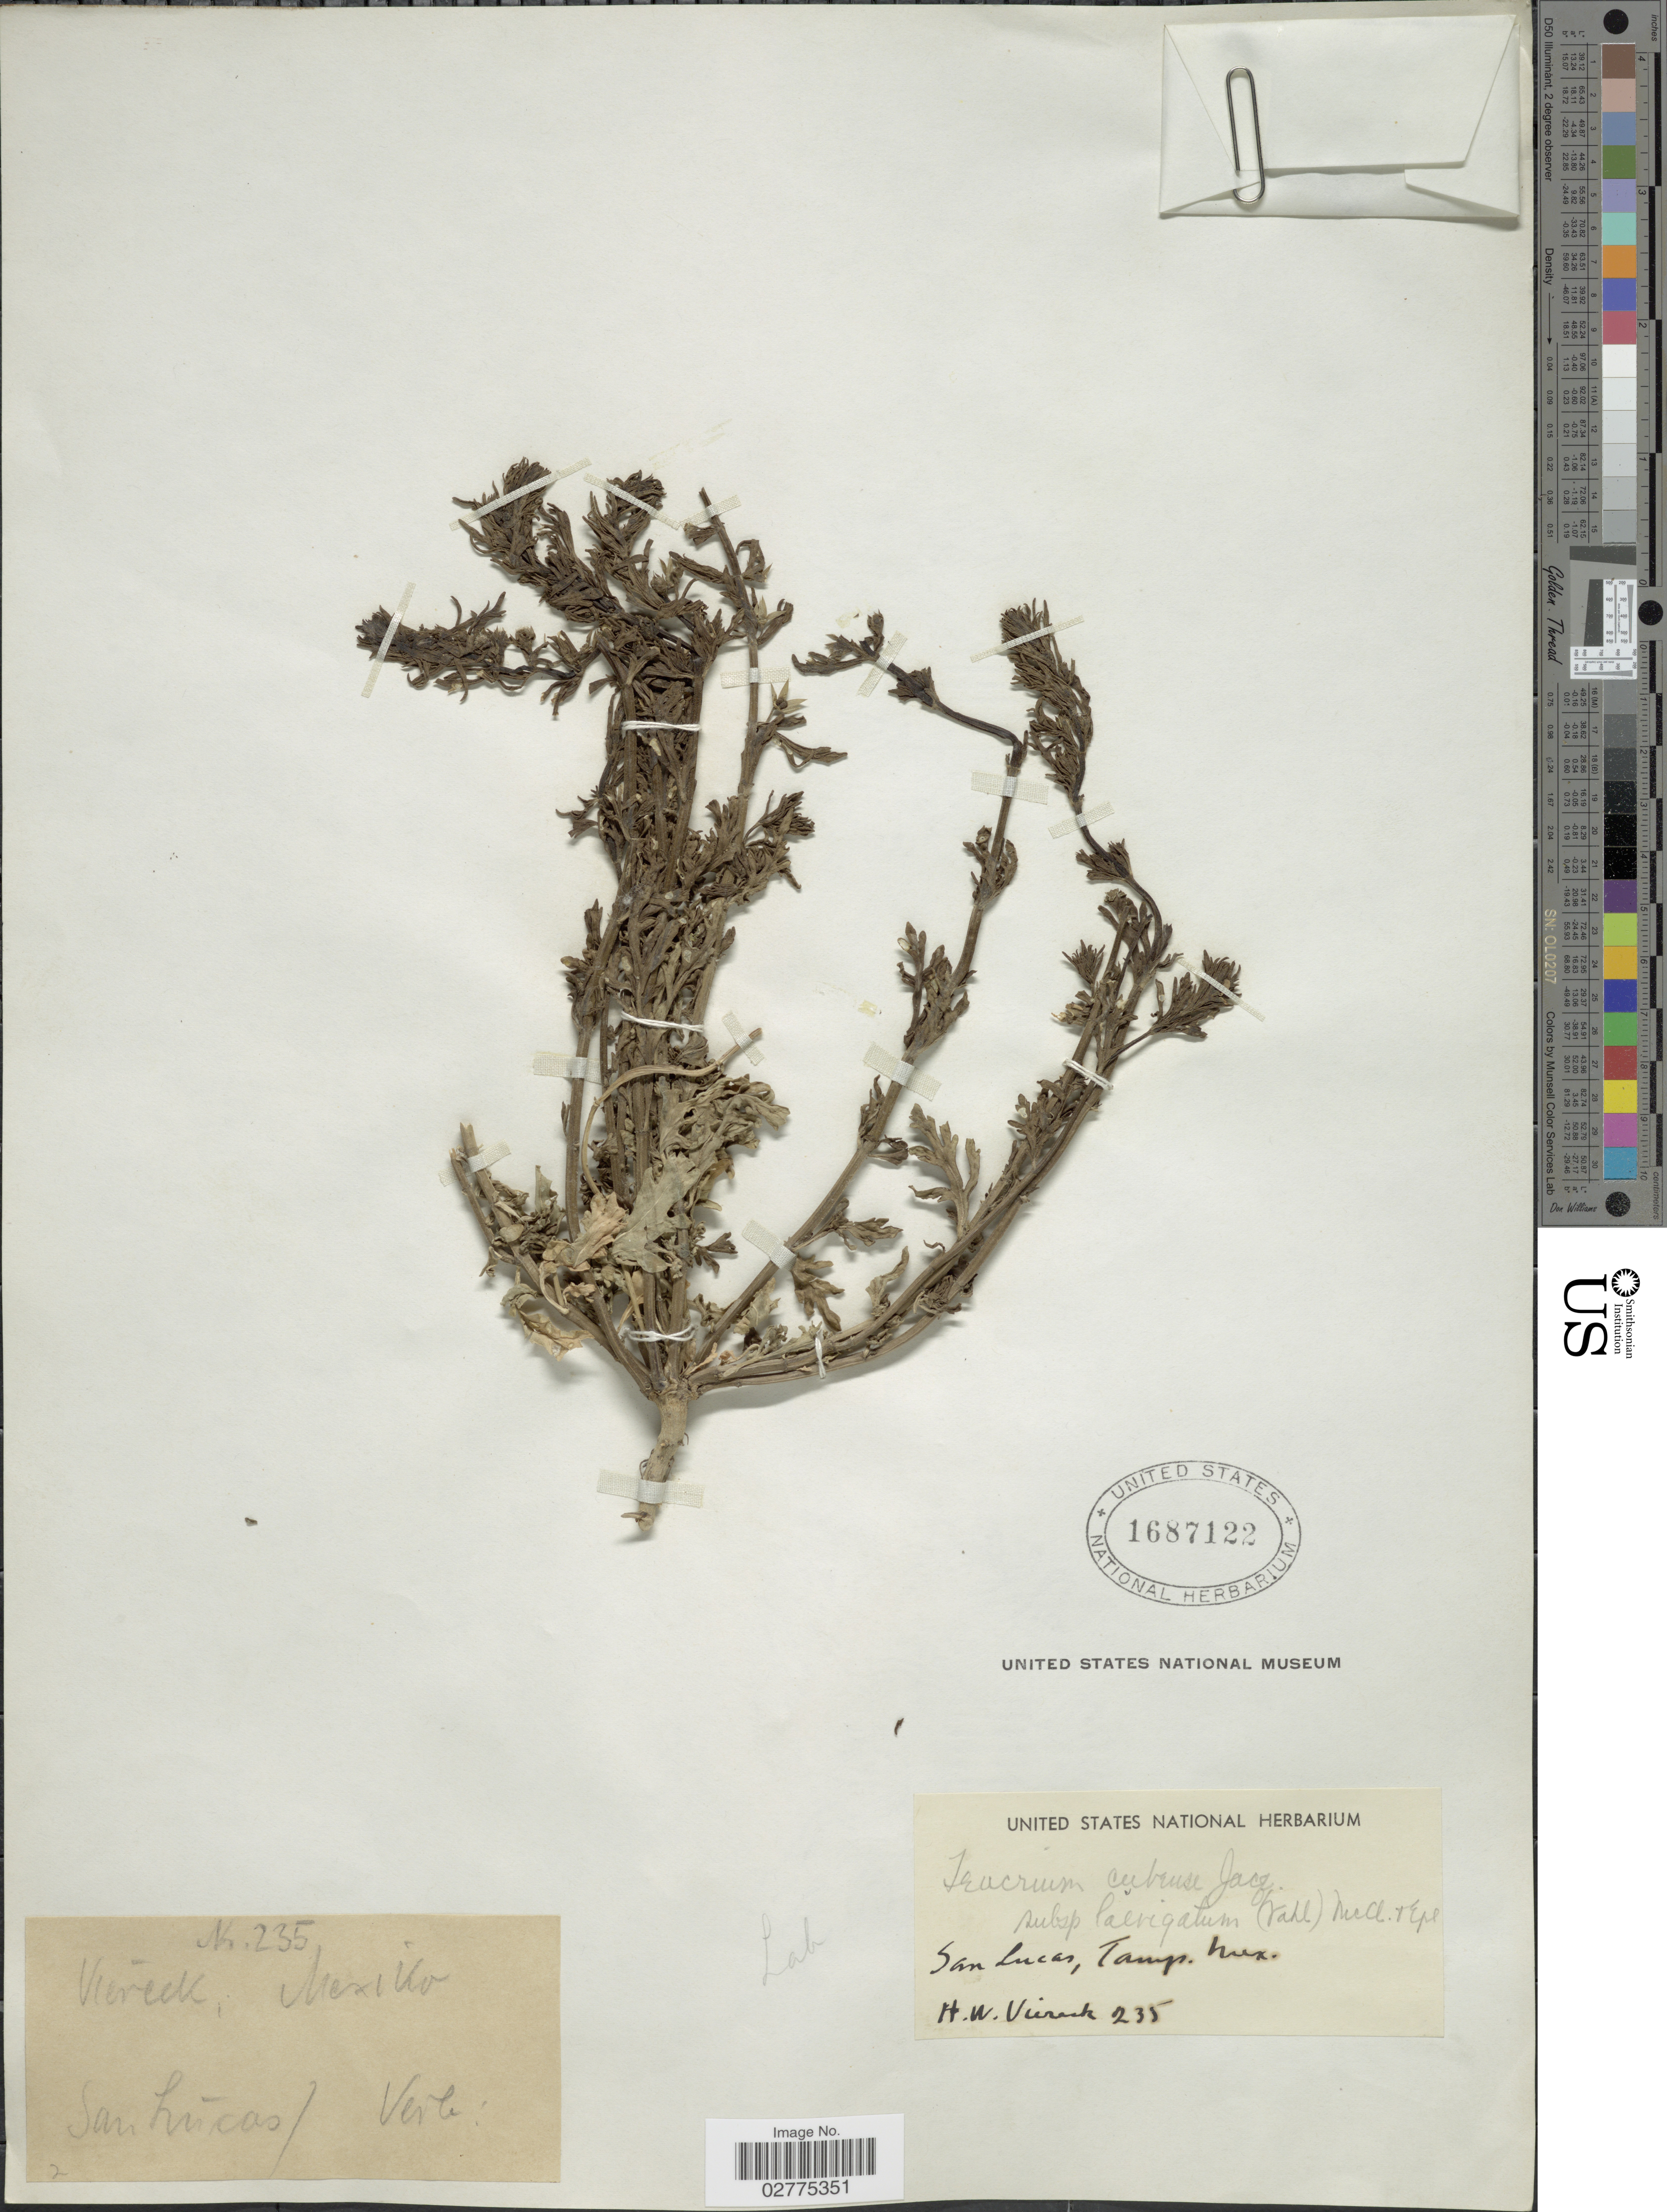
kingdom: Plantae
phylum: Tracheophyta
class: Magnoliopsida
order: Lamiales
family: Lamiaceae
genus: Teucrium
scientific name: Teucrium cubense subsp. laevigatum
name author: Jacq.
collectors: H. W. Viereck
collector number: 235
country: Mexico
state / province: Tamaulipas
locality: San Lucas, Tampico, Mex.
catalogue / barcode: US 1687122